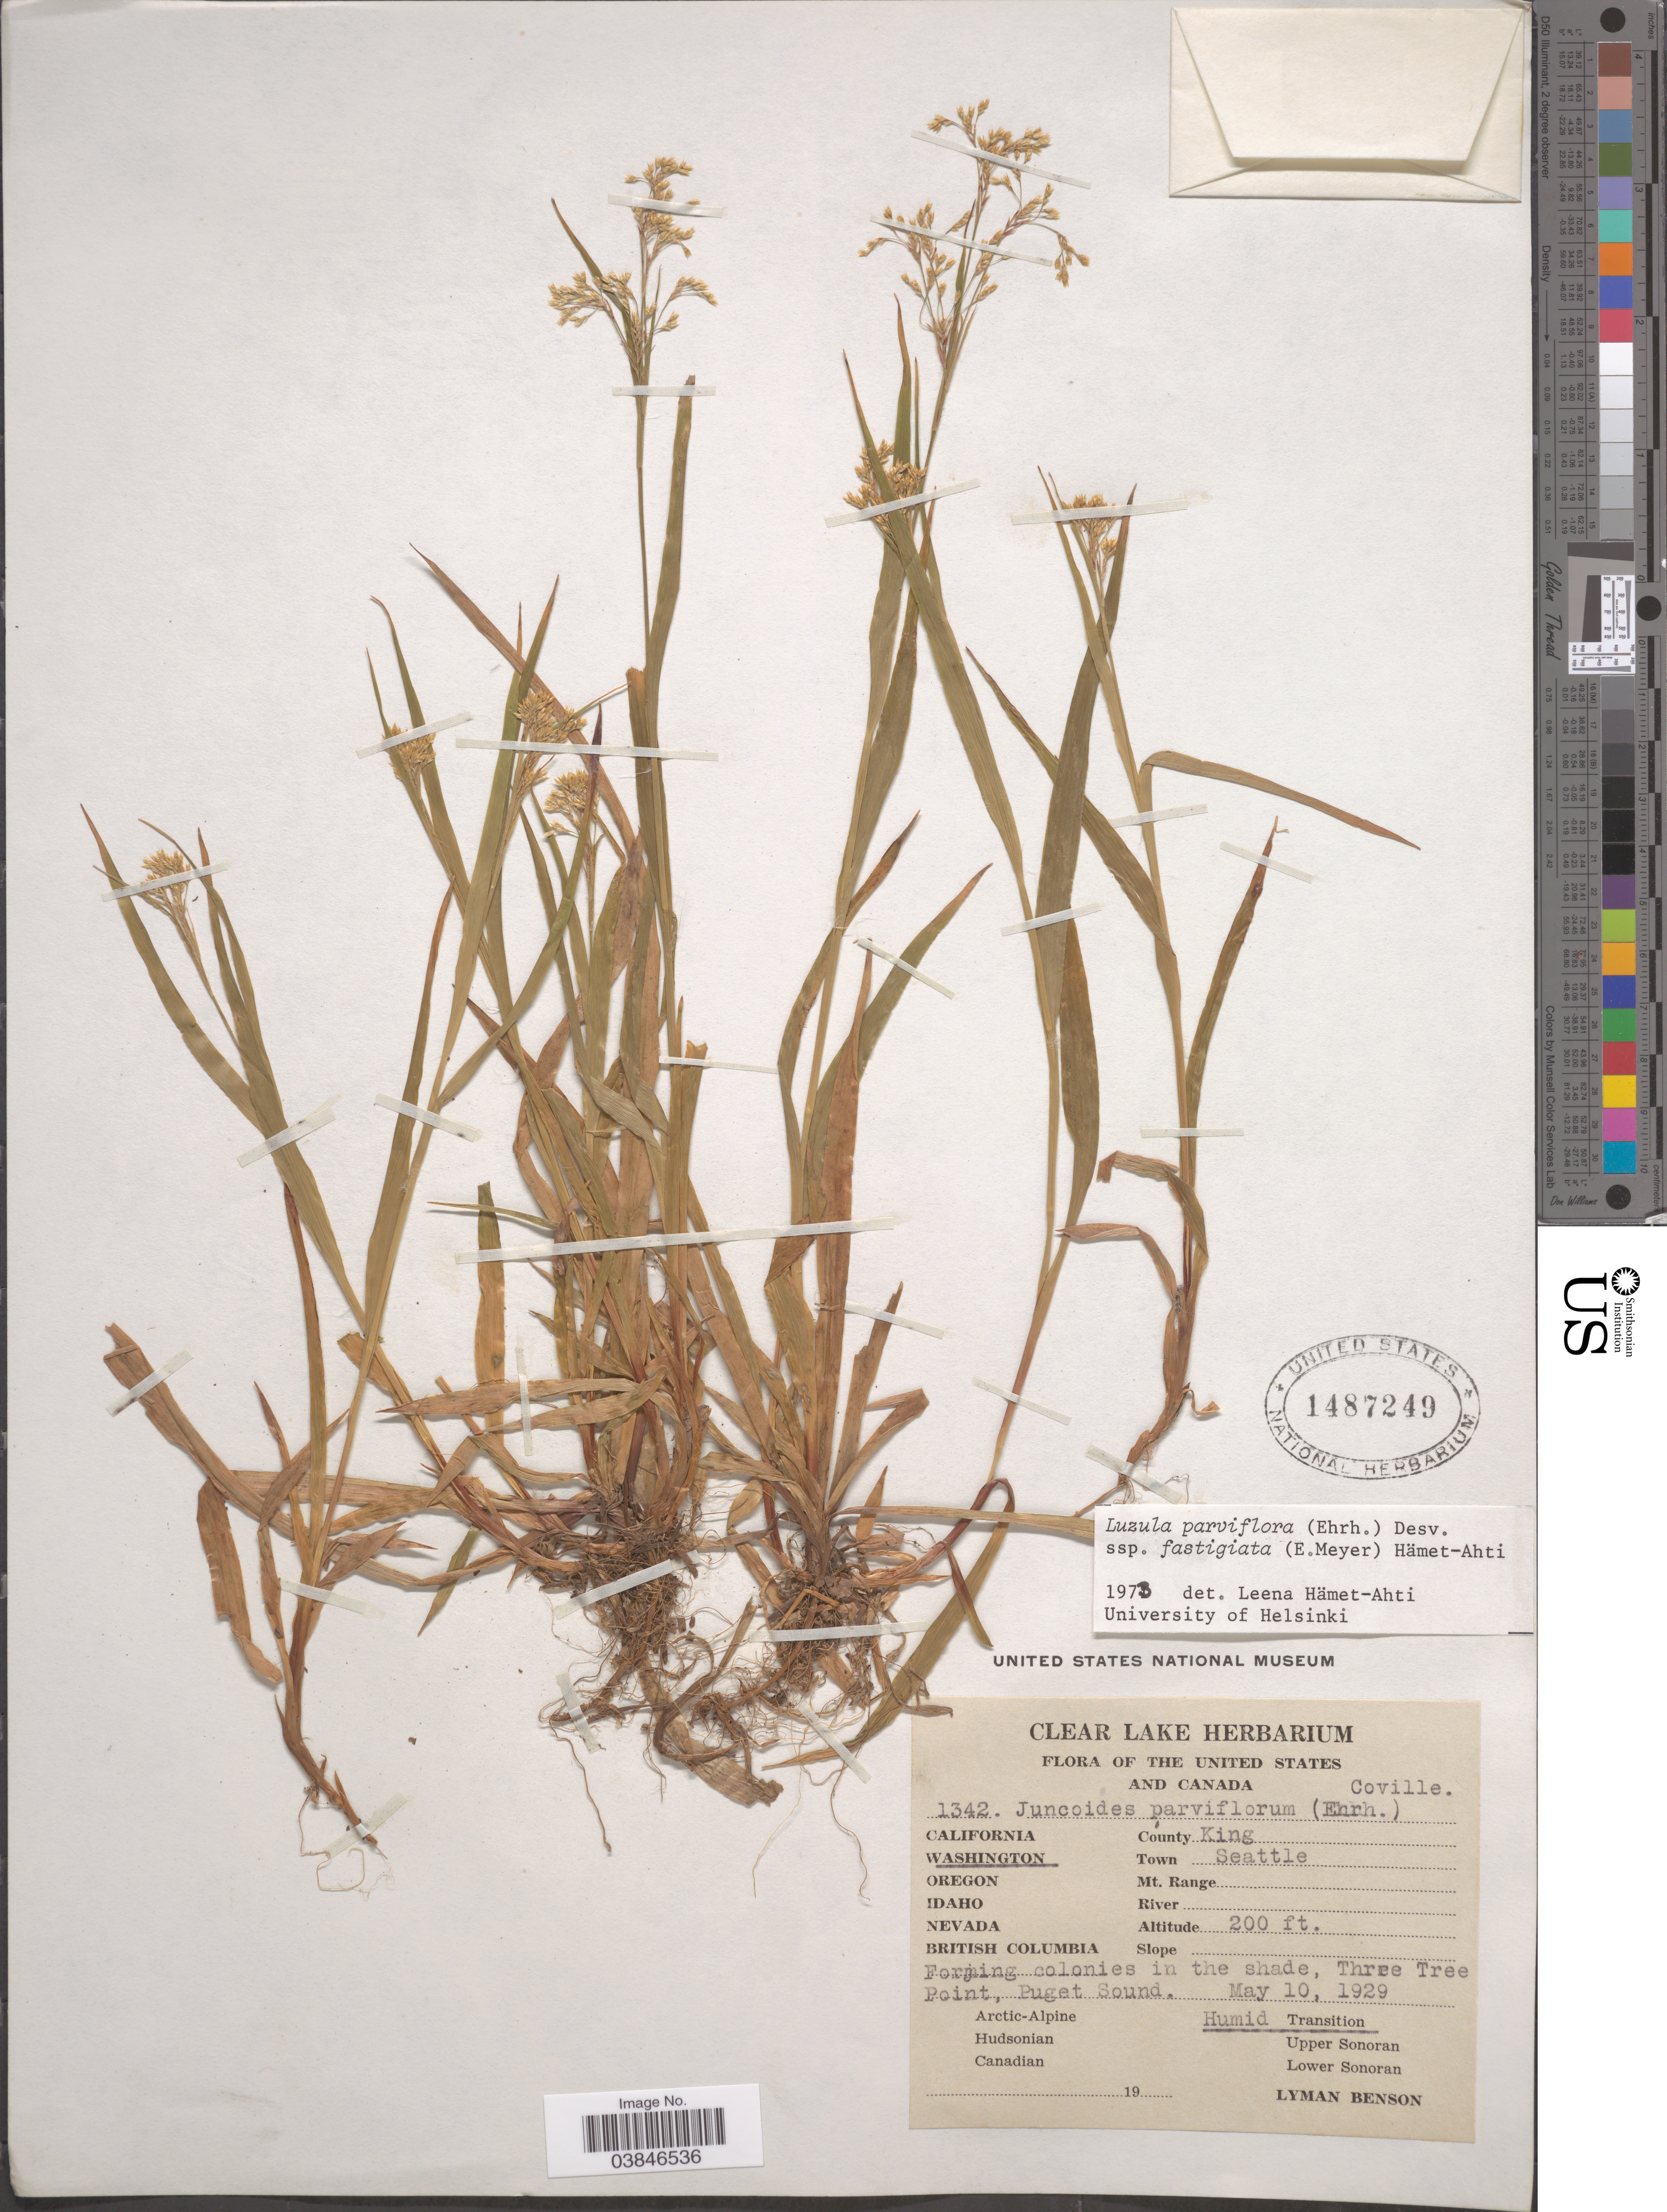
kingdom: Plantae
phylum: Tracheophyta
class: Liliopsida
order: Poales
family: Juncaceae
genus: Luzula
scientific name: Luzula parviflora subsp. fastigiata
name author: Buchenau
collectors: L. D. Benson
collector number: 1342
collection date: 1929-05-10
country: United States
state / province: Washington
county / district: King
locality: County King, Town Seattle. Three Tree Point, Puget Sount.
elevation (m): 61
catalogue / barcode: US 1487249